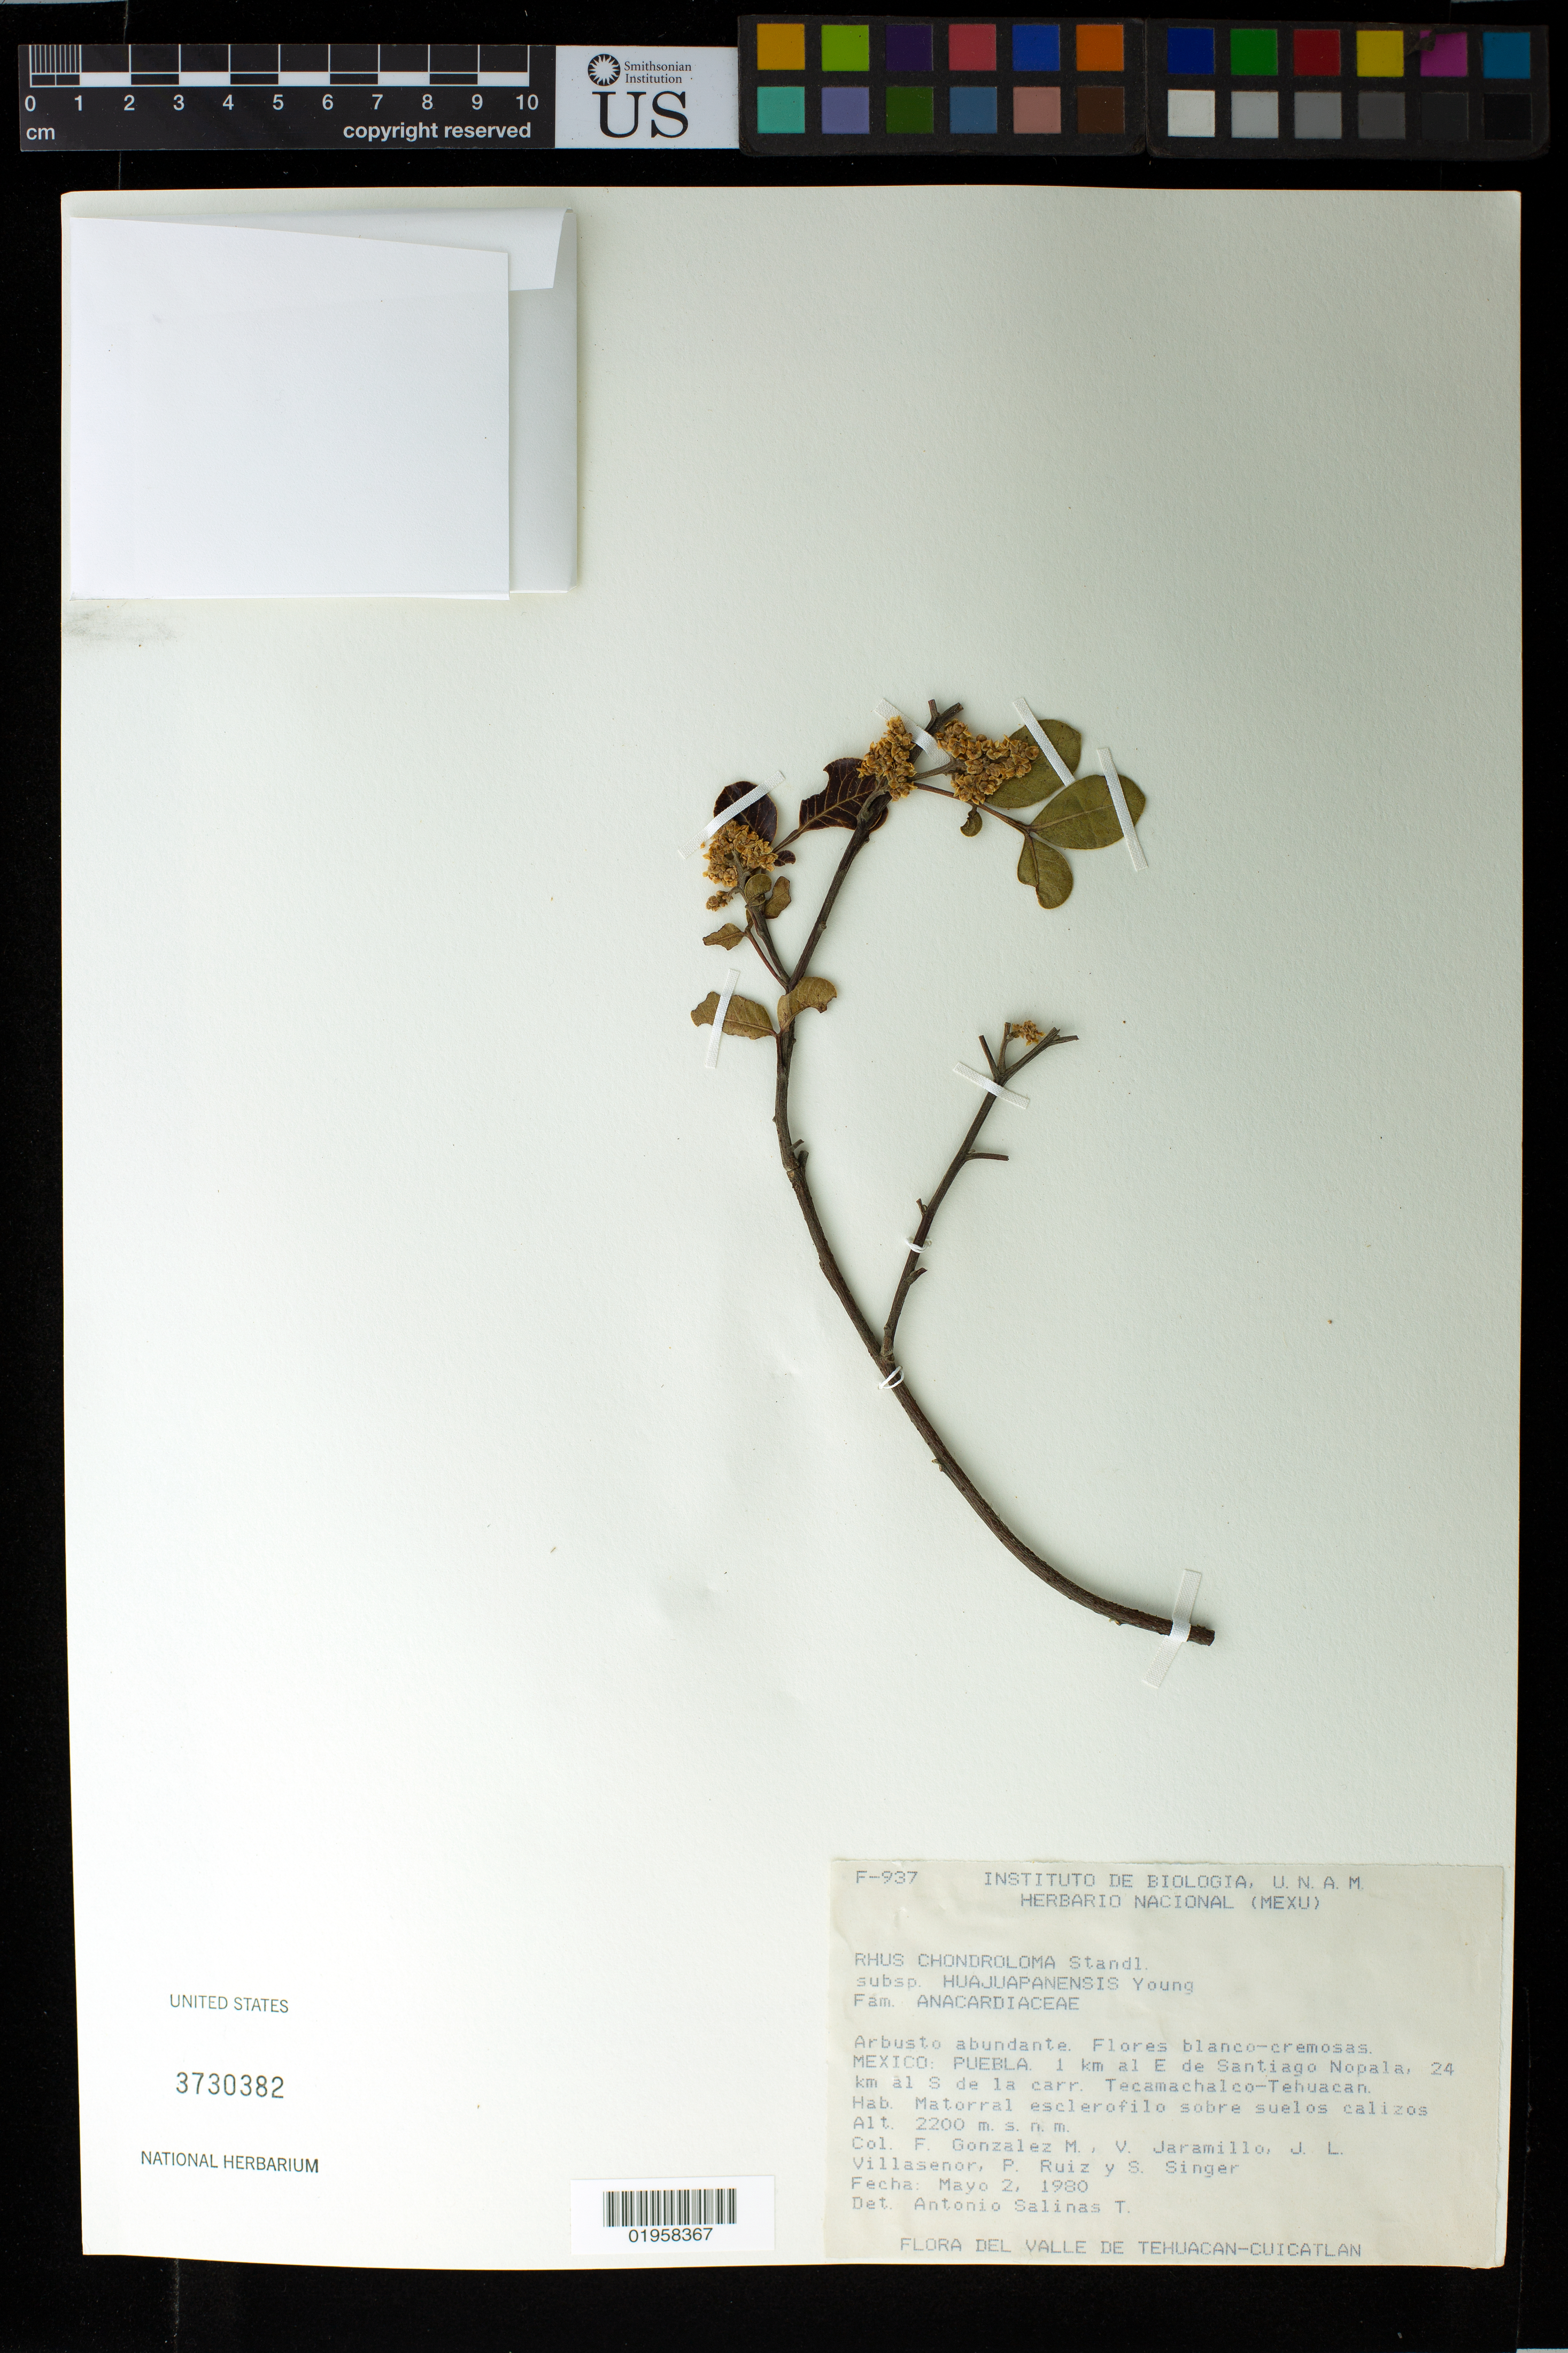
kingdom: Plantae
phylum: Tracheophyta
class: Magnoliopsida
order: Sapindales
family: Anacardiaceae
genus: Rhus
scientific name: Rhus chondroloma subsp. huajuapanensis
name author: D.A. Young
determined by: Salinas T., A.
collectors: F. Gonzalez M., V. Jaramillo, J. L. Villasenor, P. Ruiz & S. Singer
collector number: F-937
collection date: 1980-05-02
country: Mexico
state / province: Puebla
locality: Santiago Nopala, 1 km al E; 24 km S de la carr. Tecamachalco-Tehuacan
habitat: Matorral esclerofila sobre suelos calizos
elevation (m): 2200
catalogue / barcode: US 3730382